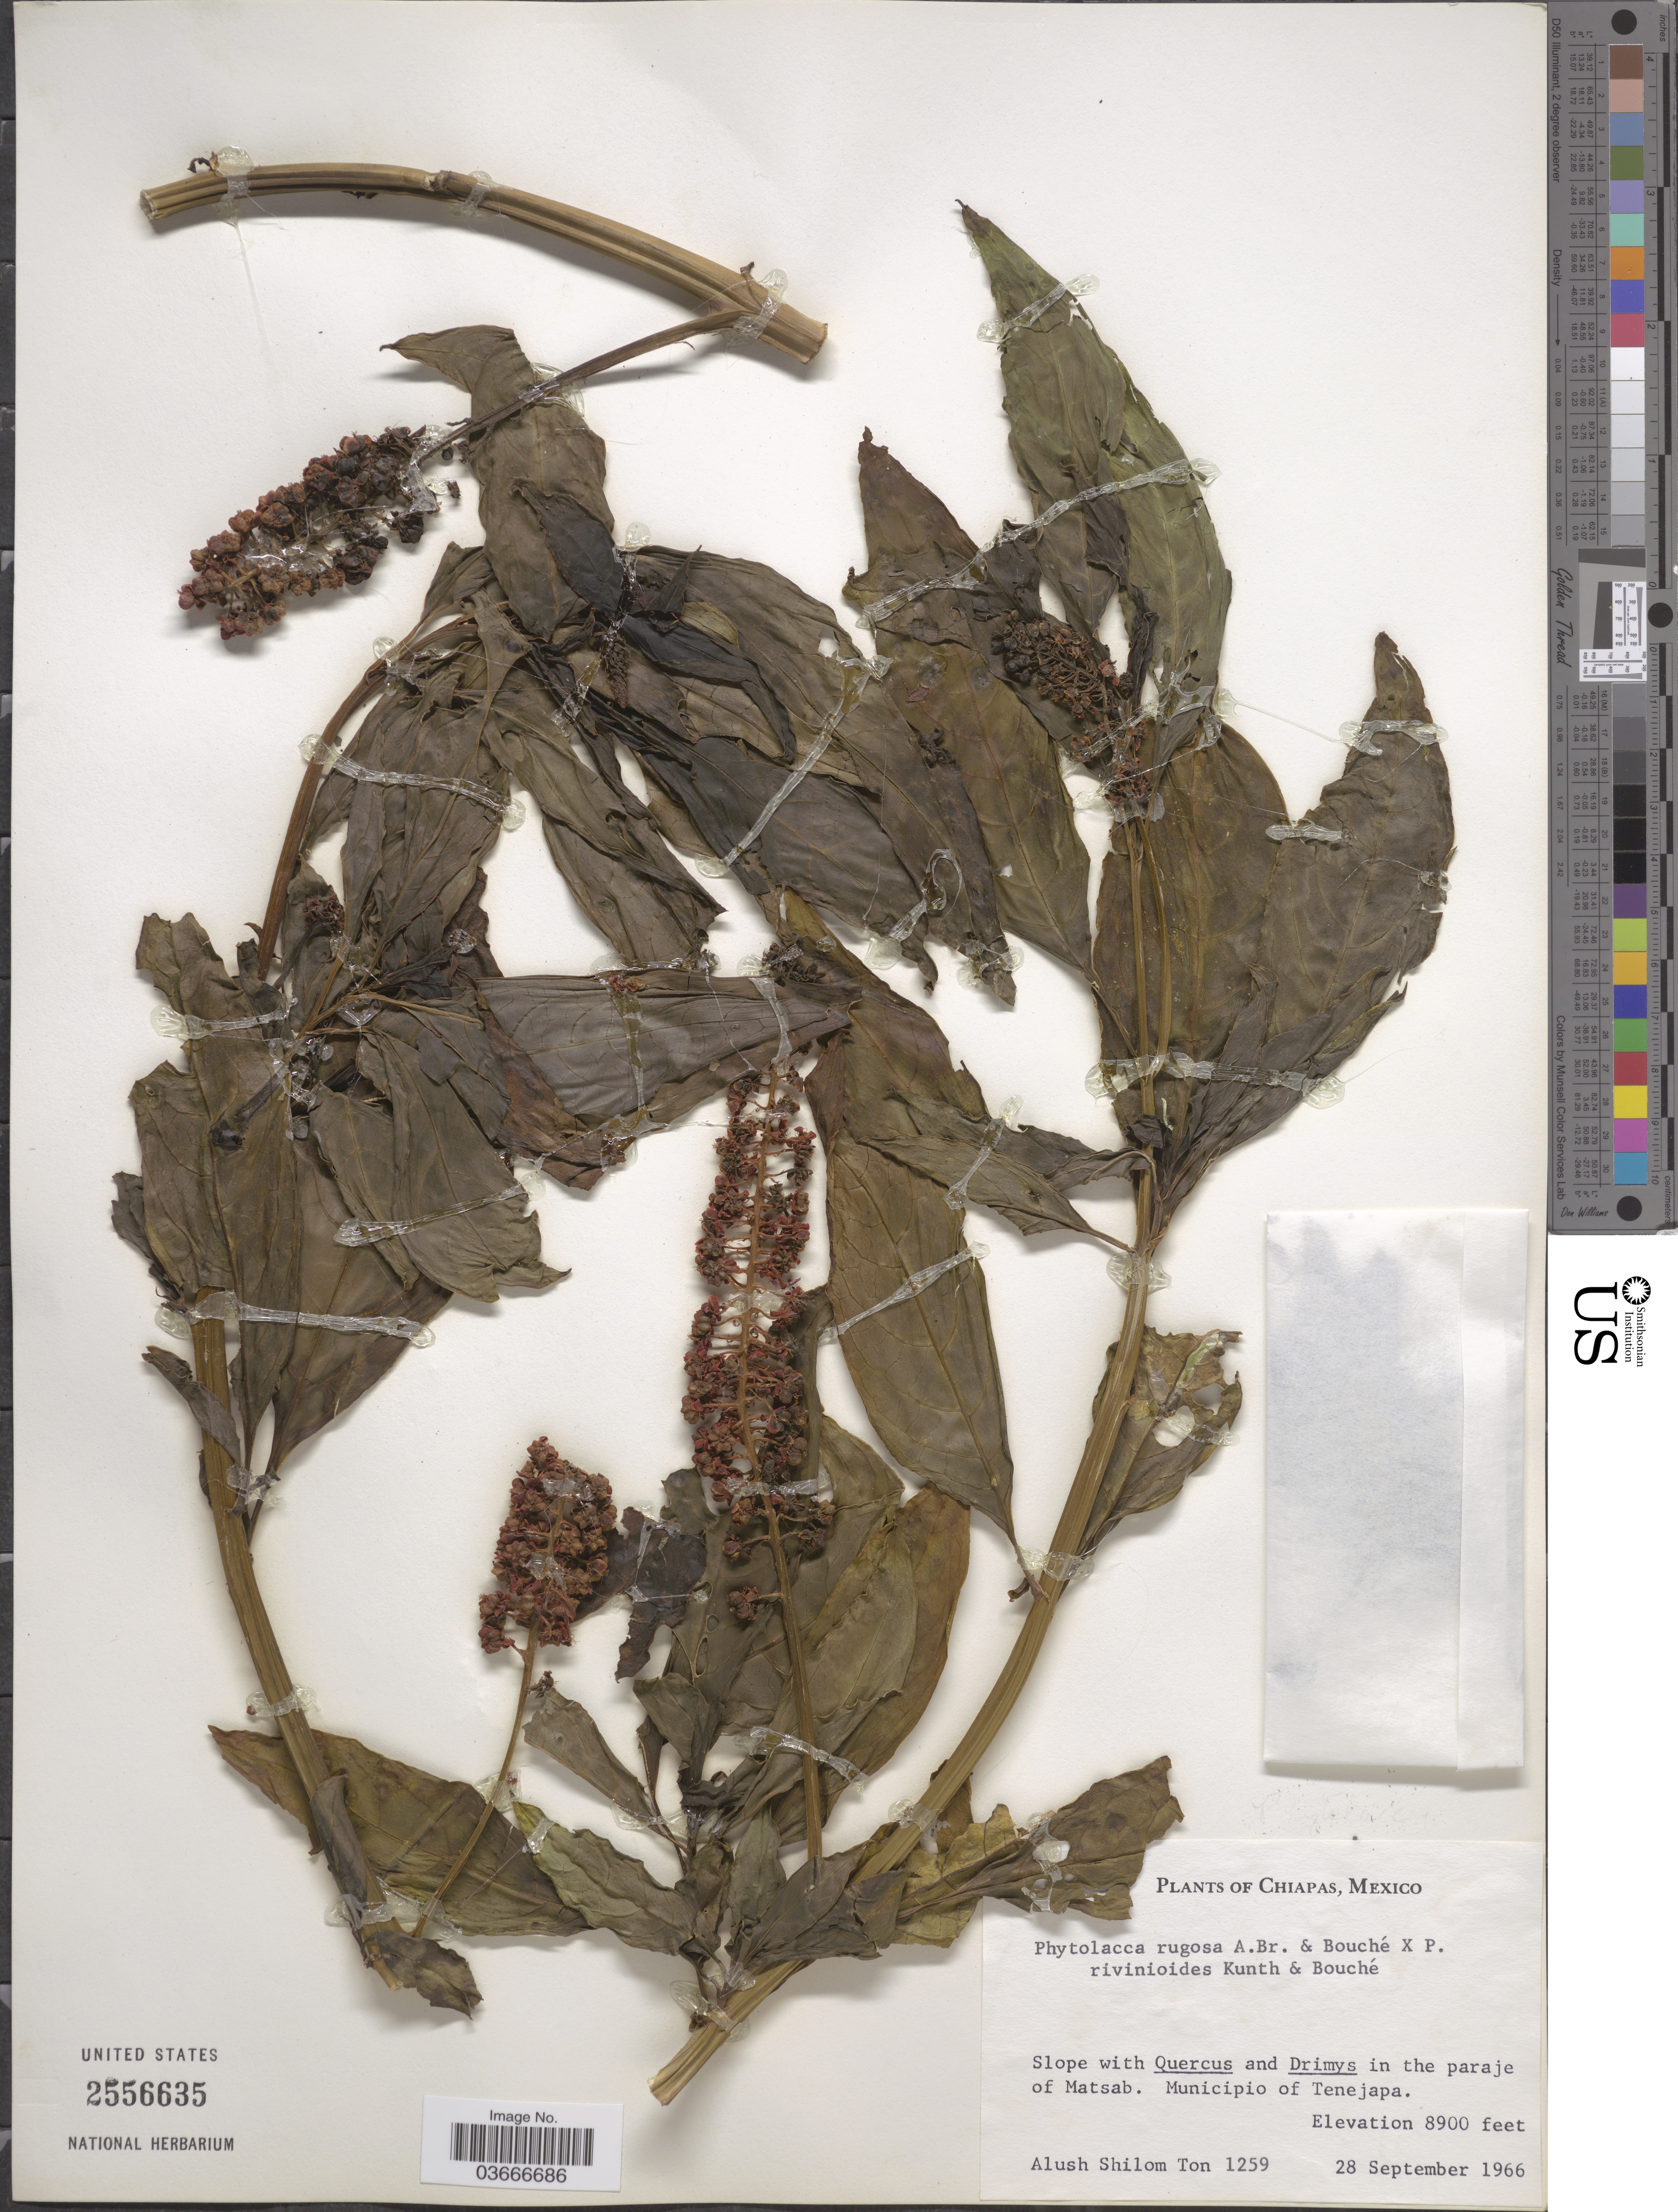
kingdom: Plantae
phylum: Tracheophyta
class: Magnoliopsida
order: Caryophyllales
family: Phytolaccaceae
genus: Phytolacca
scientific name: Phytolacca rugosa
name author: A. Braun & C.D. Bouché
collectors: A. M. Ton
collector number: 1259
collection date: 1966-09-28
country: Mexico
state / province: Chiapas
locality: In the paraje of Matsab. Municipio of Tenejapa.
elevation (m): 2713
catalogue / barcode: US 2556635